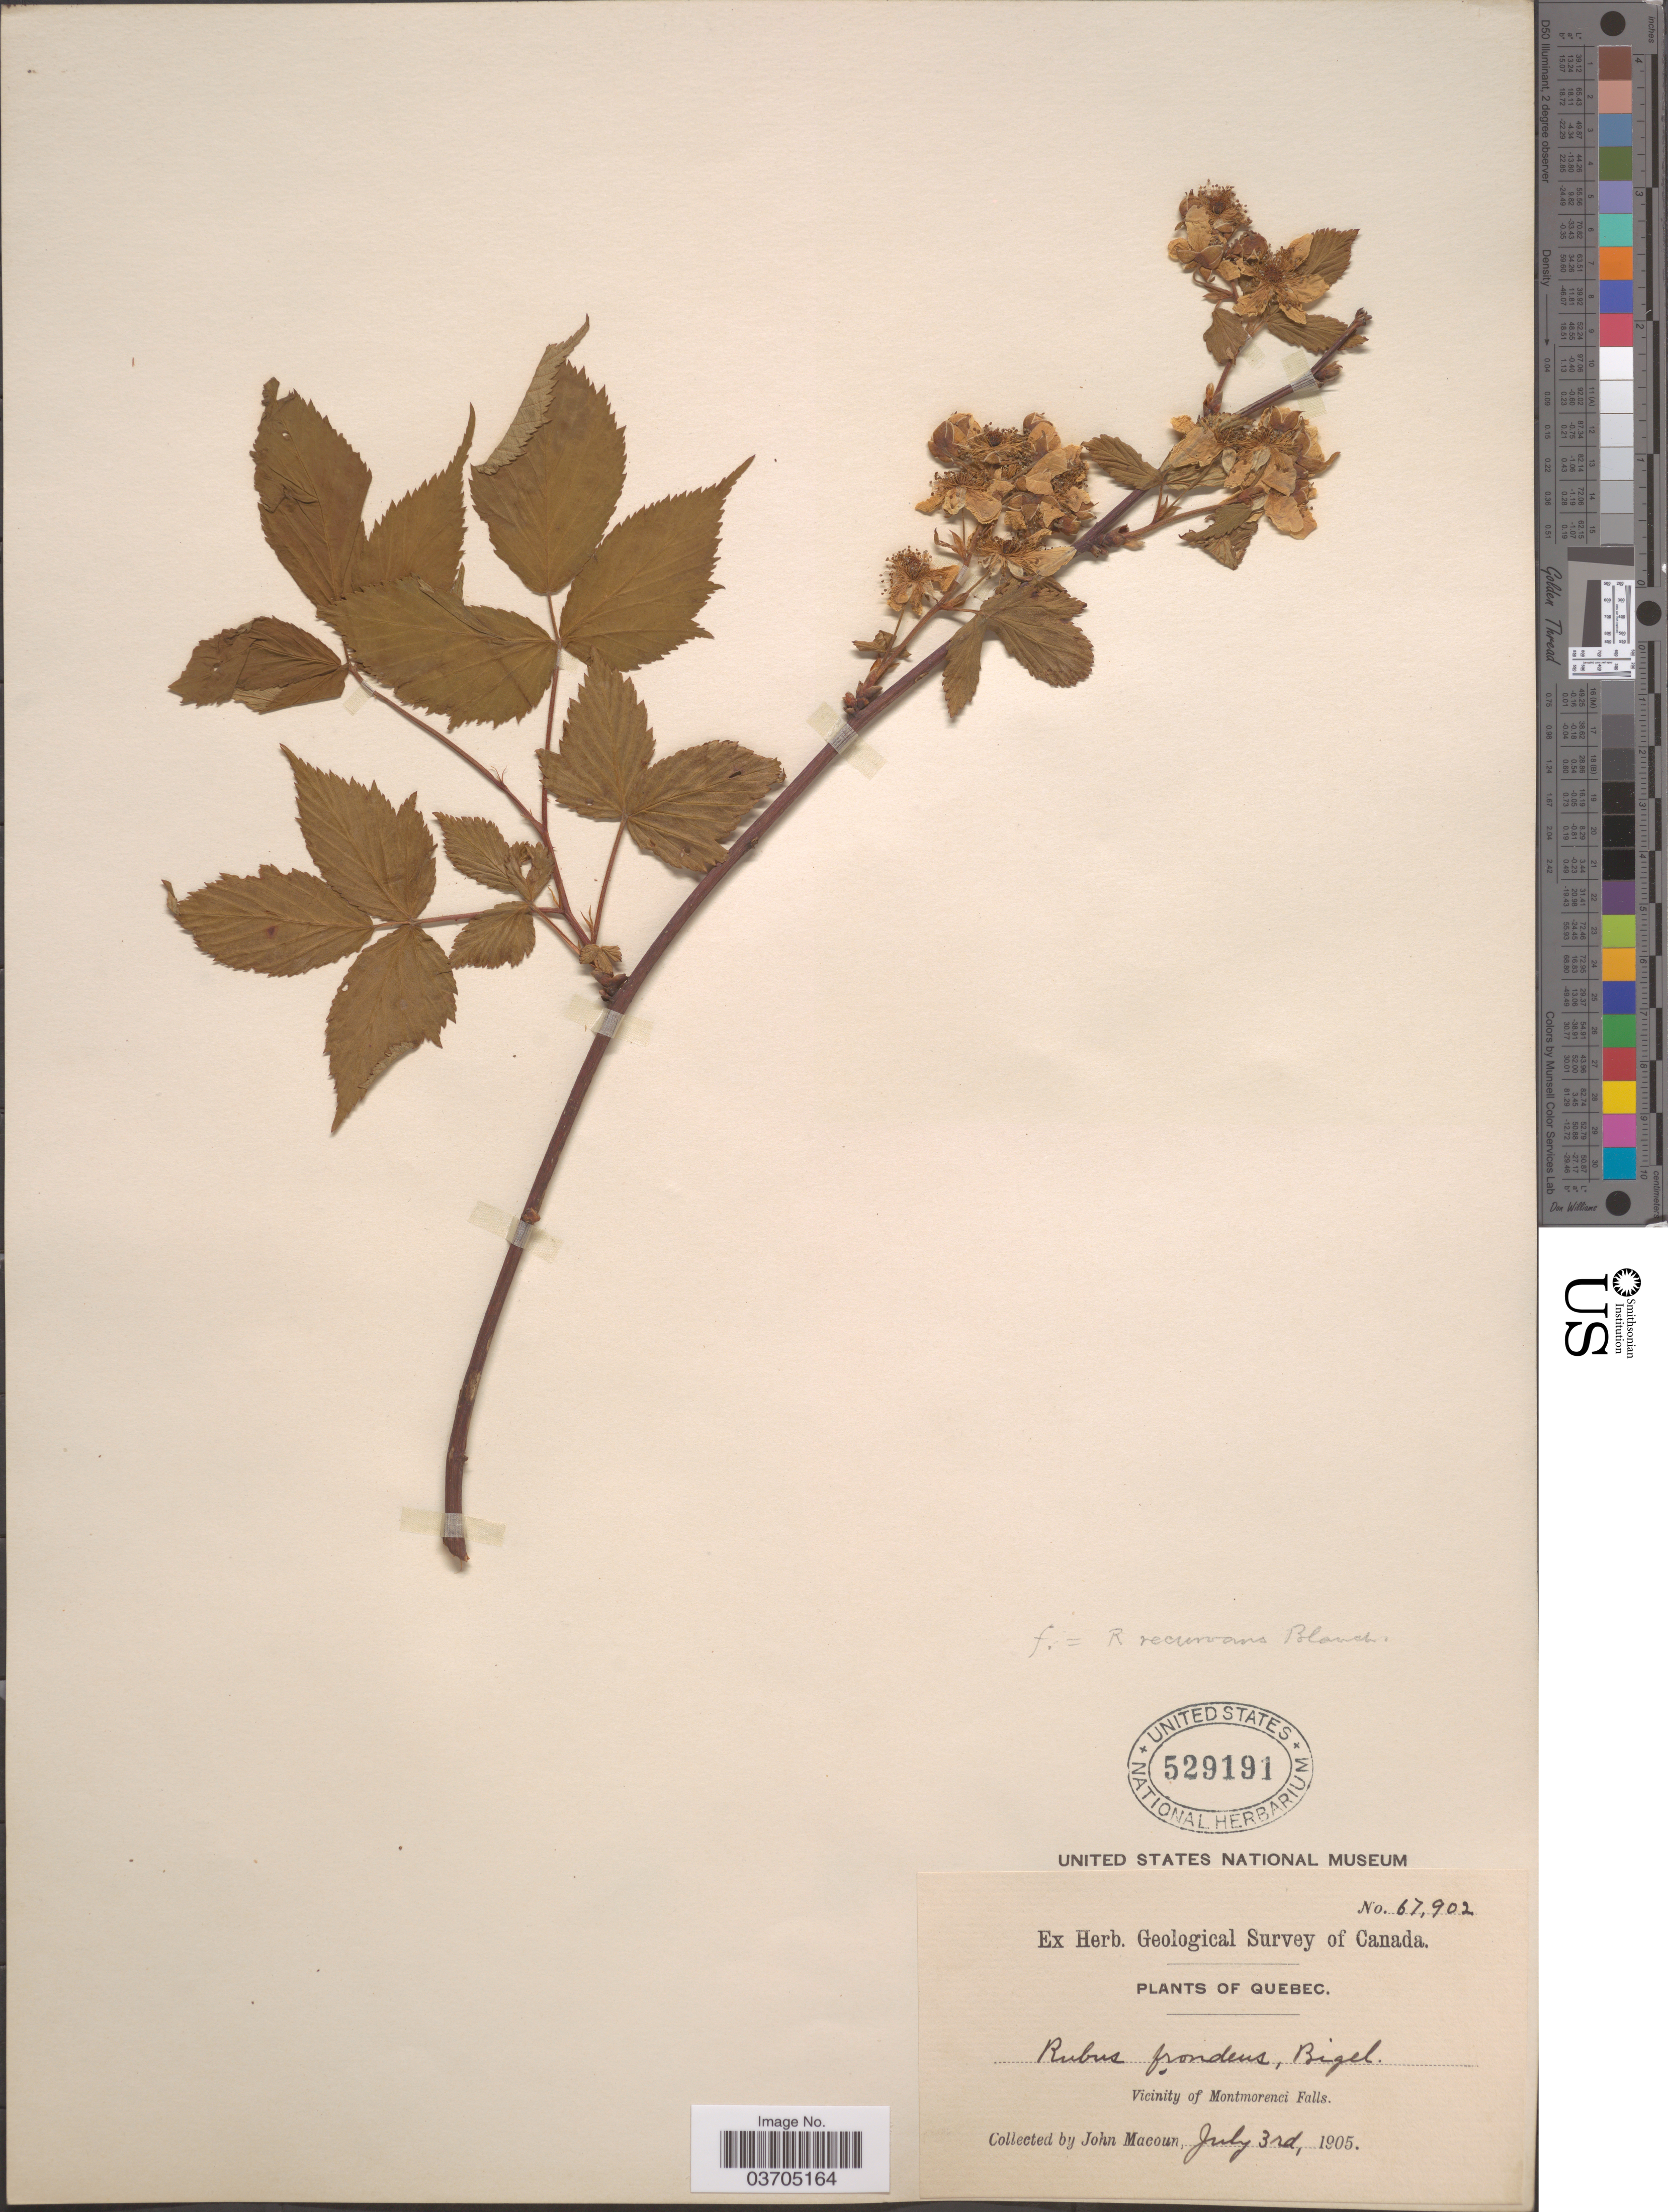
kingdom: Plantae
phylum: Tracheophyta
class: Magnoliopsida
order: Rosales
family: Rosaceae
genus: Rubus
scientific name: Rubus frondosus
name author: Bigelow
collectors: J. Macoun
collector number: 67902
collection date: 1905-07-03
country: Canada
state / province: Quebec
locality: Vicinity of Montmorenci Falls.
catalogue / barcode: US 529191